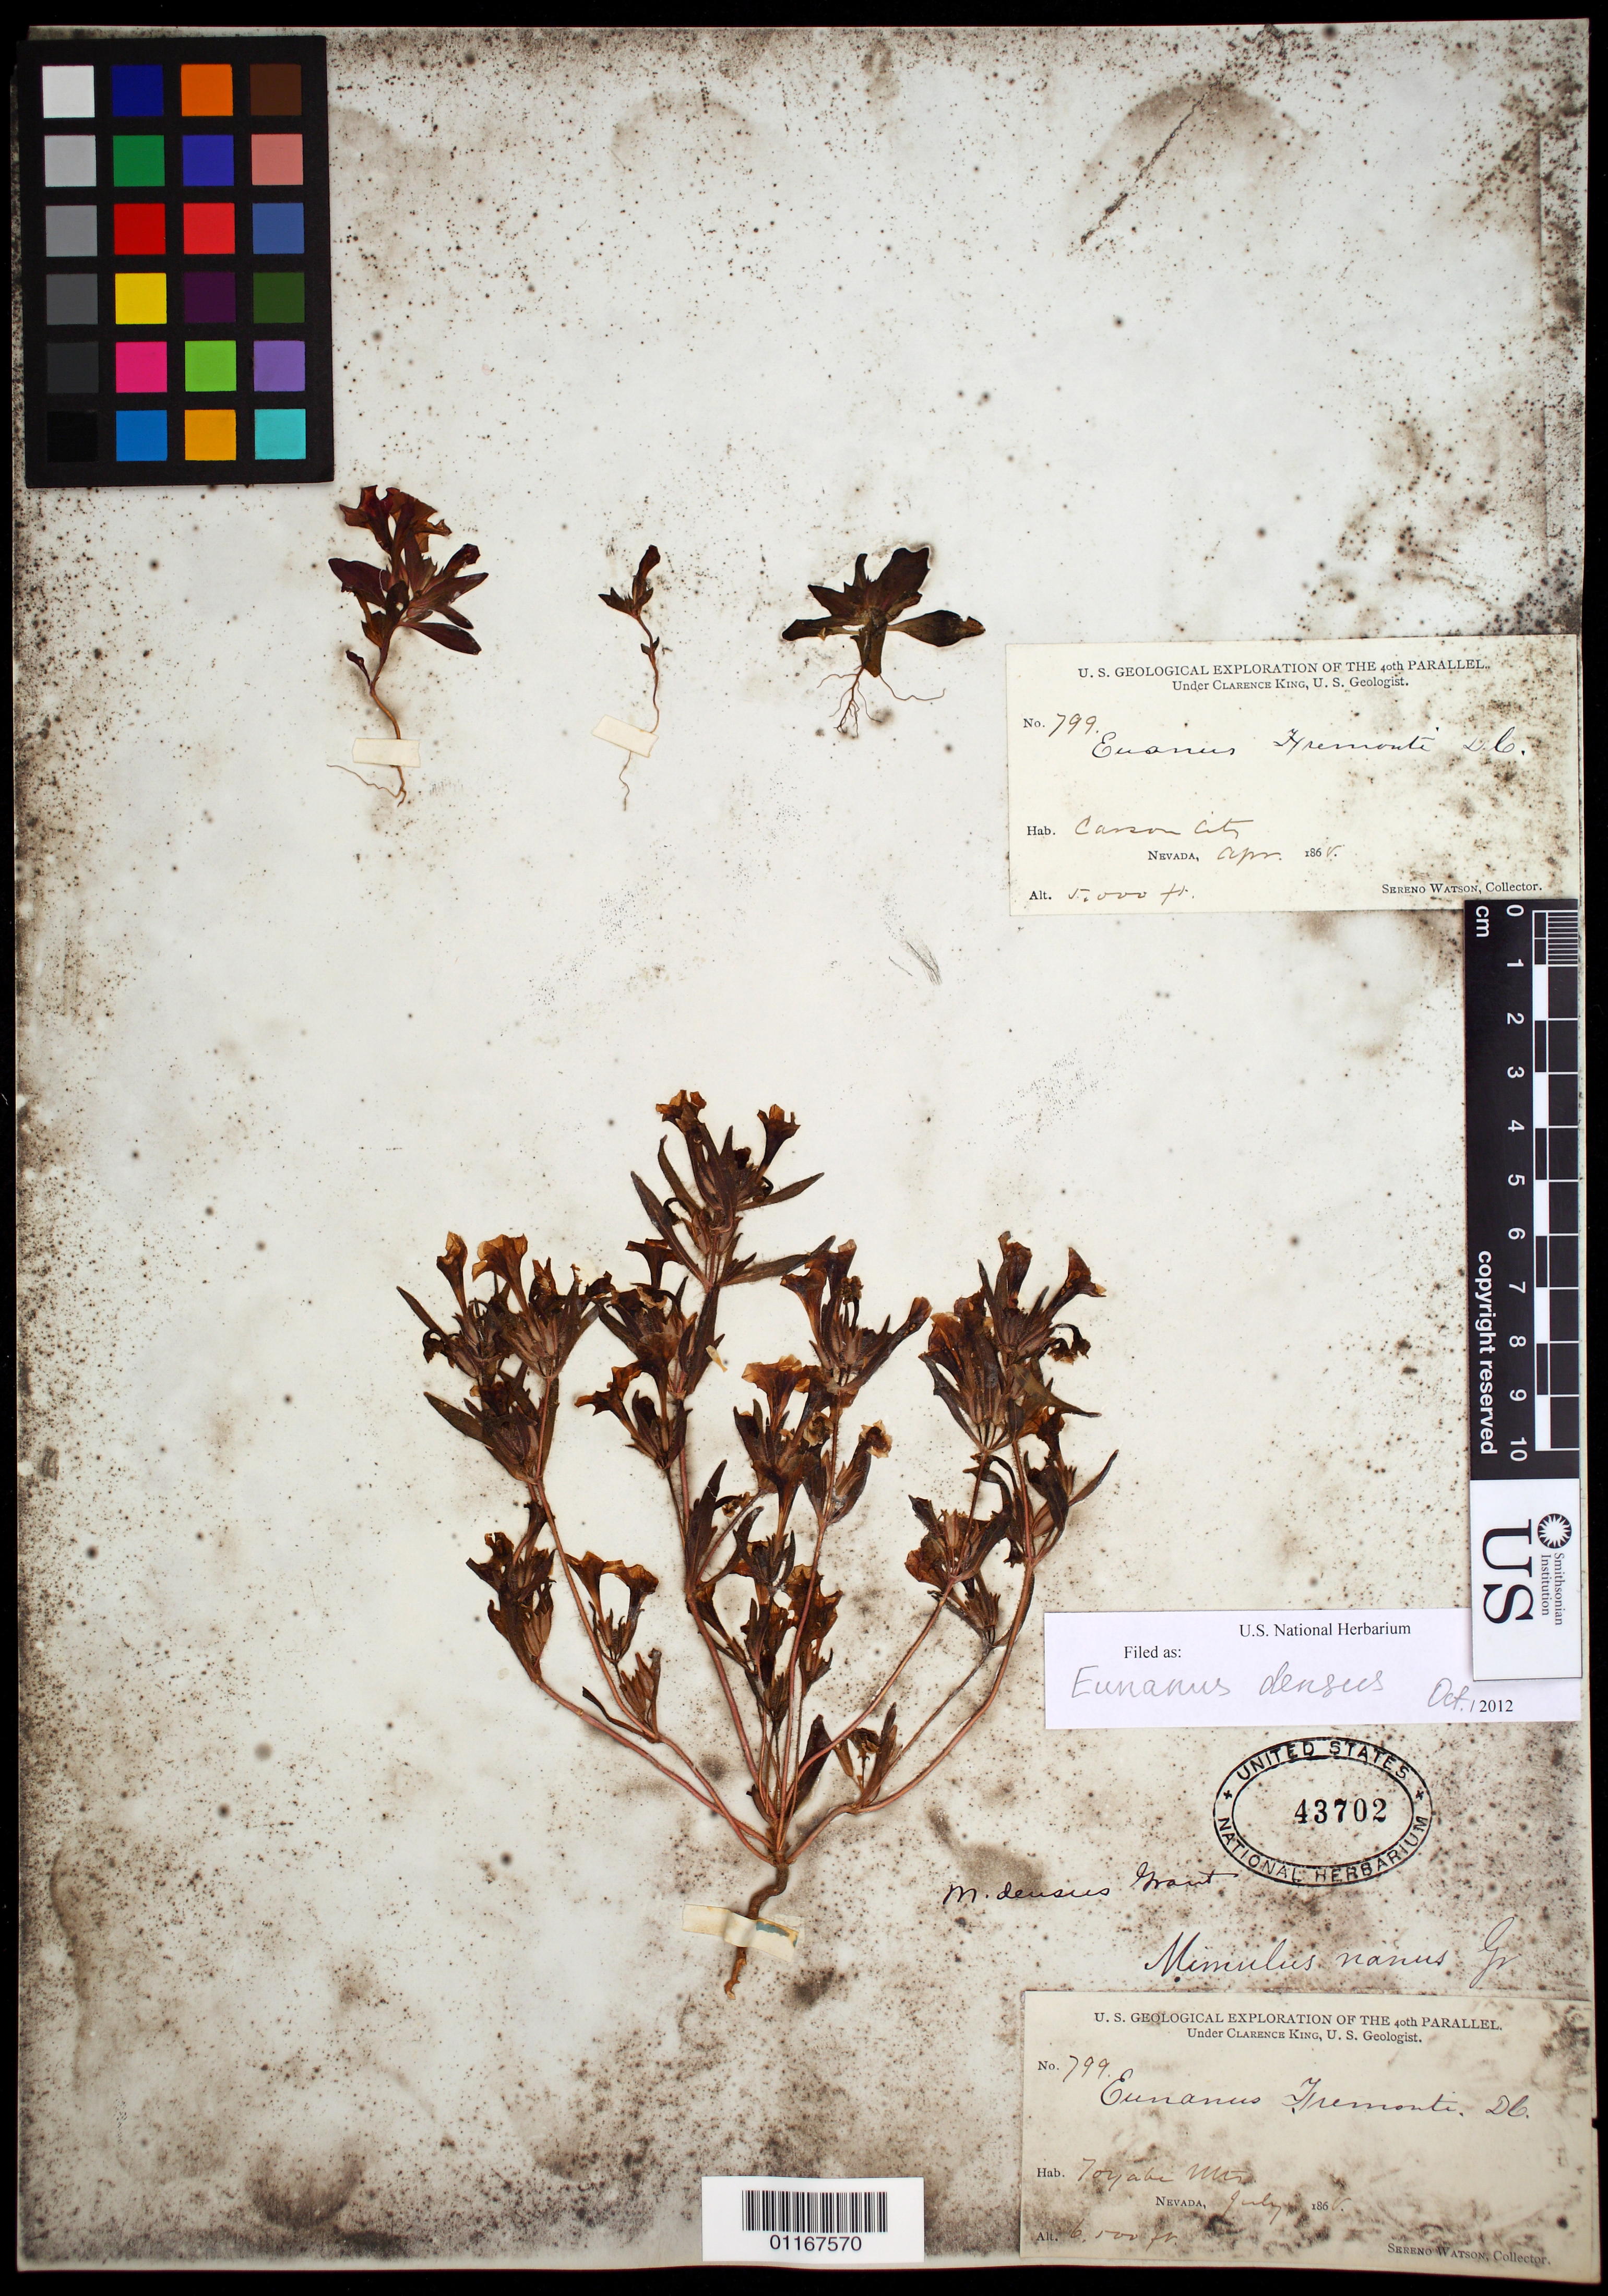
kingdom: Plantae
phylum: Tracheophyta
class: Magnoliopsida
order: Lamiales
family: Phrymaceae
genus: Mimulus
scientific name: Mimulus nanus var. nanus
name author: Hook. & Arn.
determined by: Thompson, D. M.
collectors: S. Watson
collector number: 799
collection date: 1868-07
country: United States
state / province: Nevada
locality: Toiyabe Mts.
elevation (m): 1981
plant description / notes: There is a second label for Eunanus densus( col.# 799) collected by S. Watson on Apr. 1868 in Carson City, Nevada, alt. 5000 ft.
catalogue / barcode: US 43702